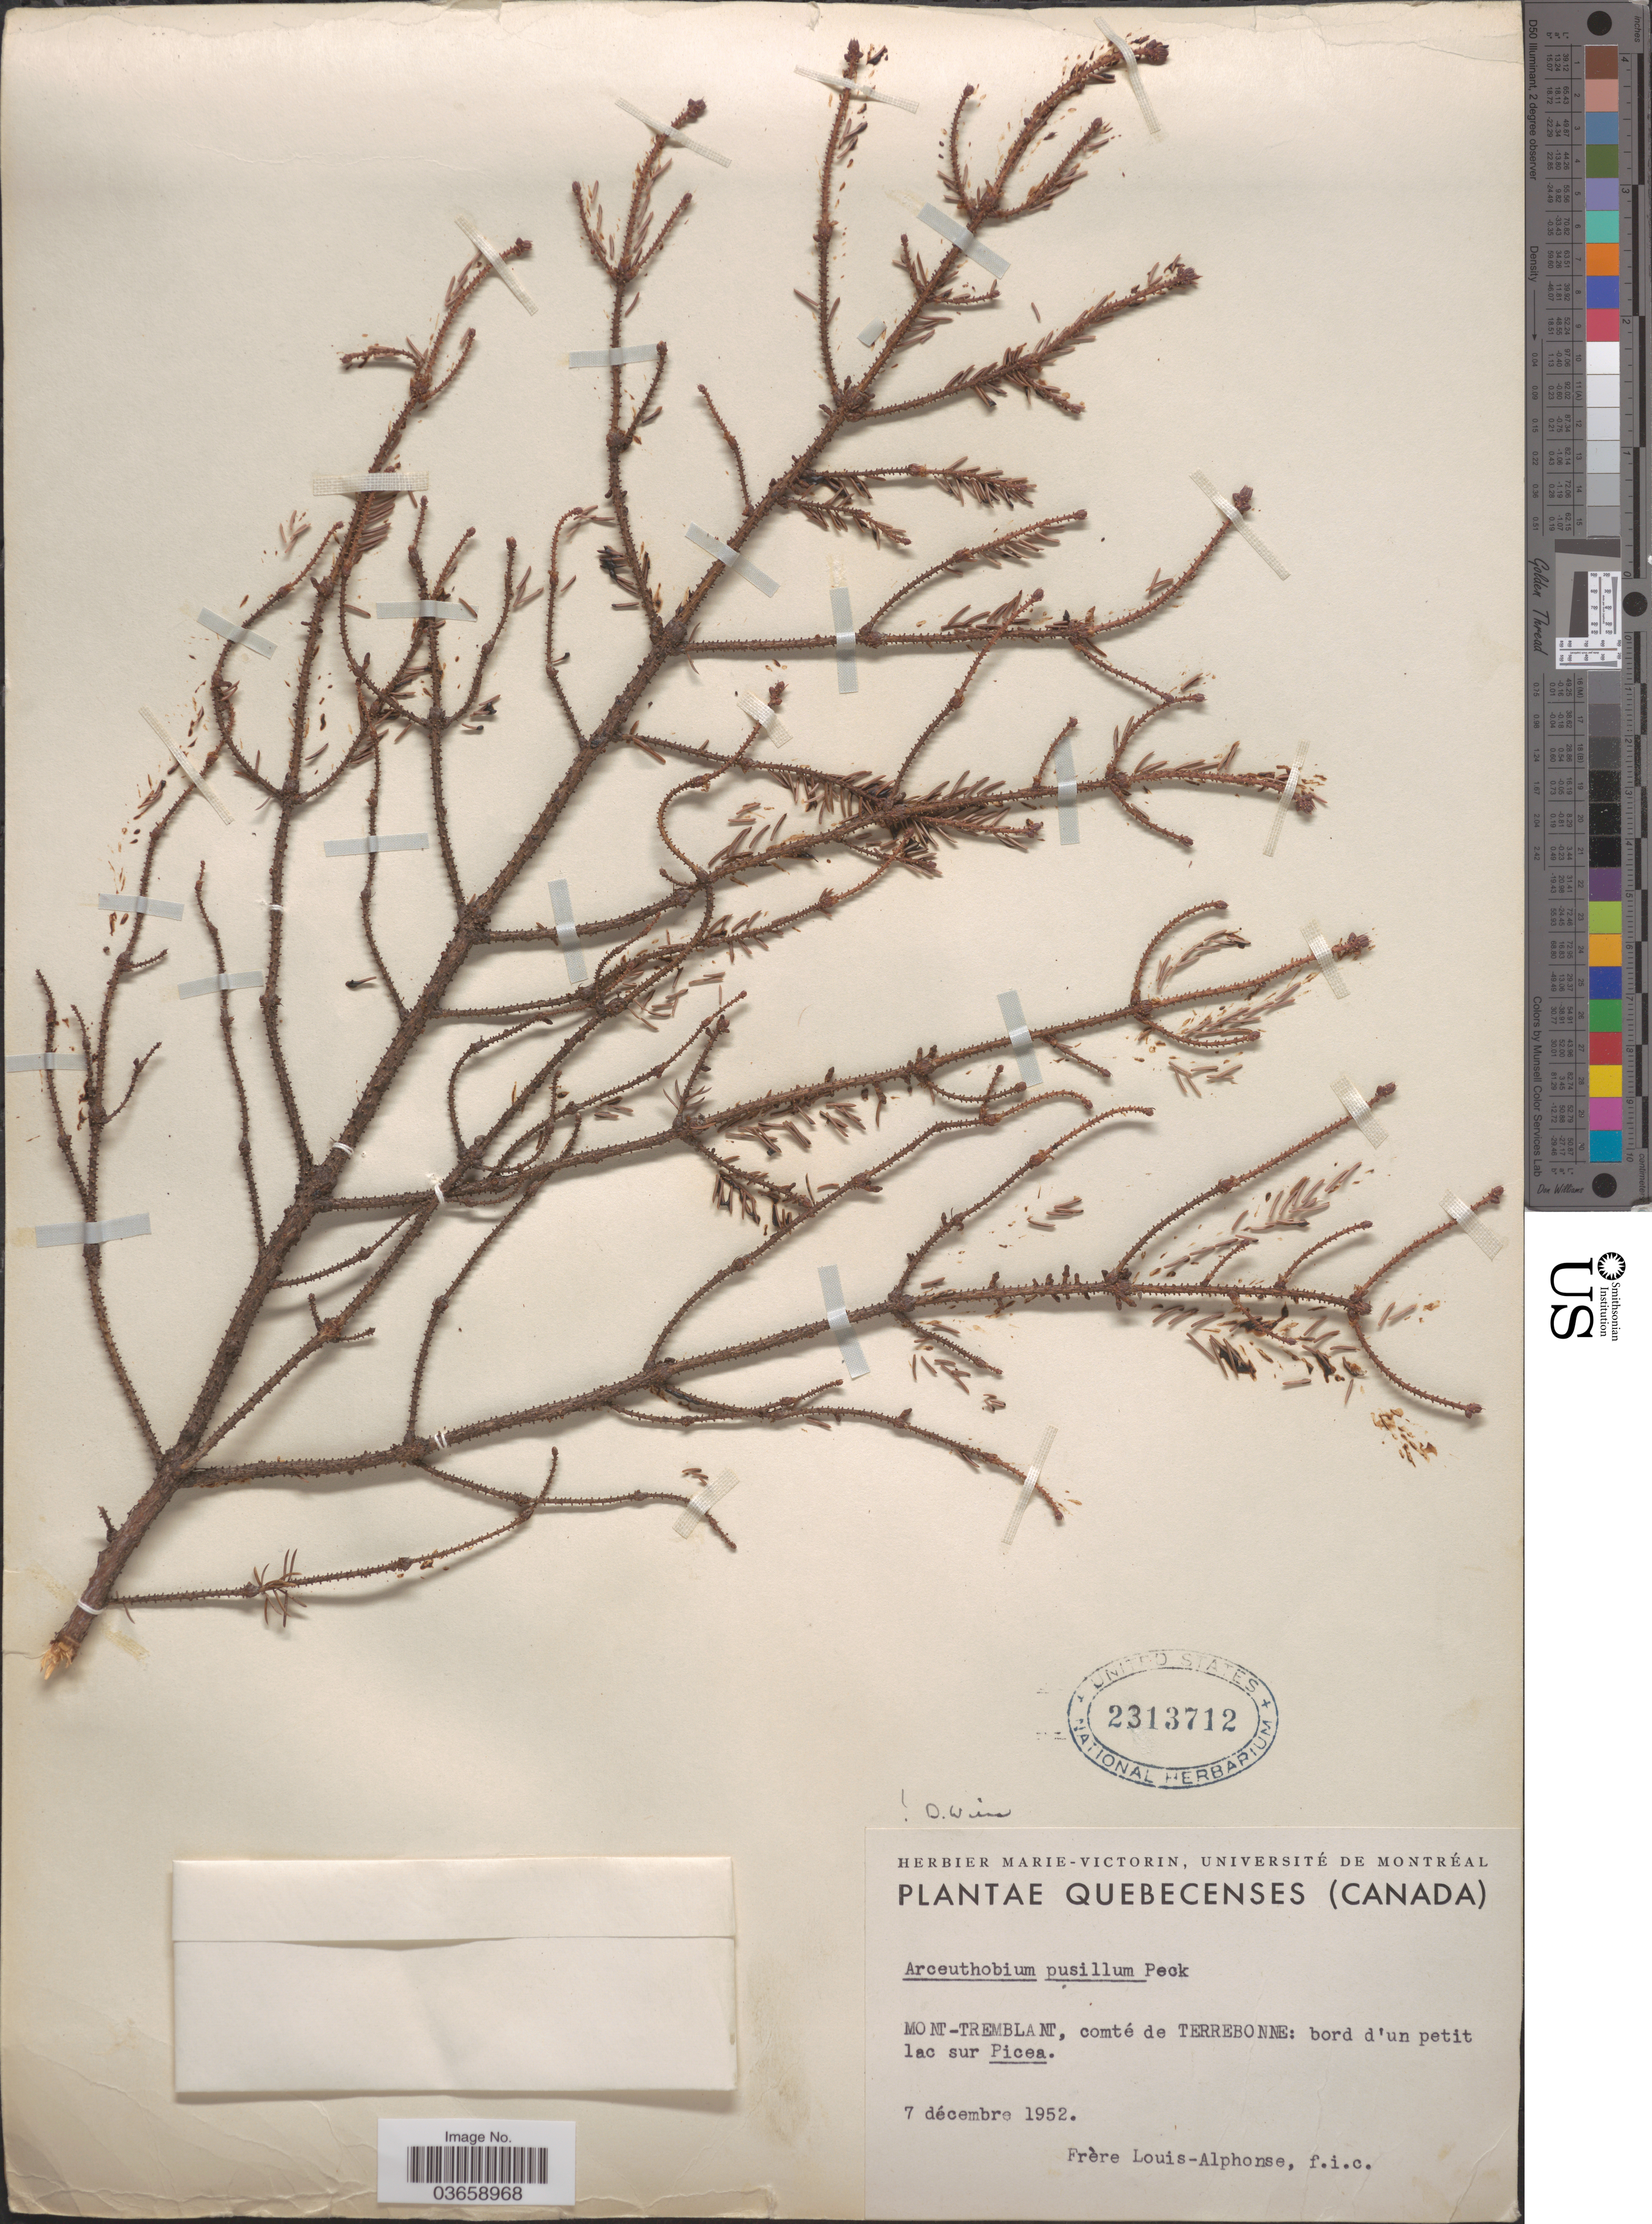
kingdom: Plantae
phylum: Tracheophyta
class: Magnoliopsida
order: Santalales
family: Viscaceae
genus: Arceuthobium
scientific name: Arceuthobium pusillum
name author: Peck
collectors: F. Louis-Alphonse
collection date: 1952-12-07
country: Canada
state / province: Quebec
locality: Mont-Tremblant, comté de Terrebonne.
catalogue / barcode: US 2313712